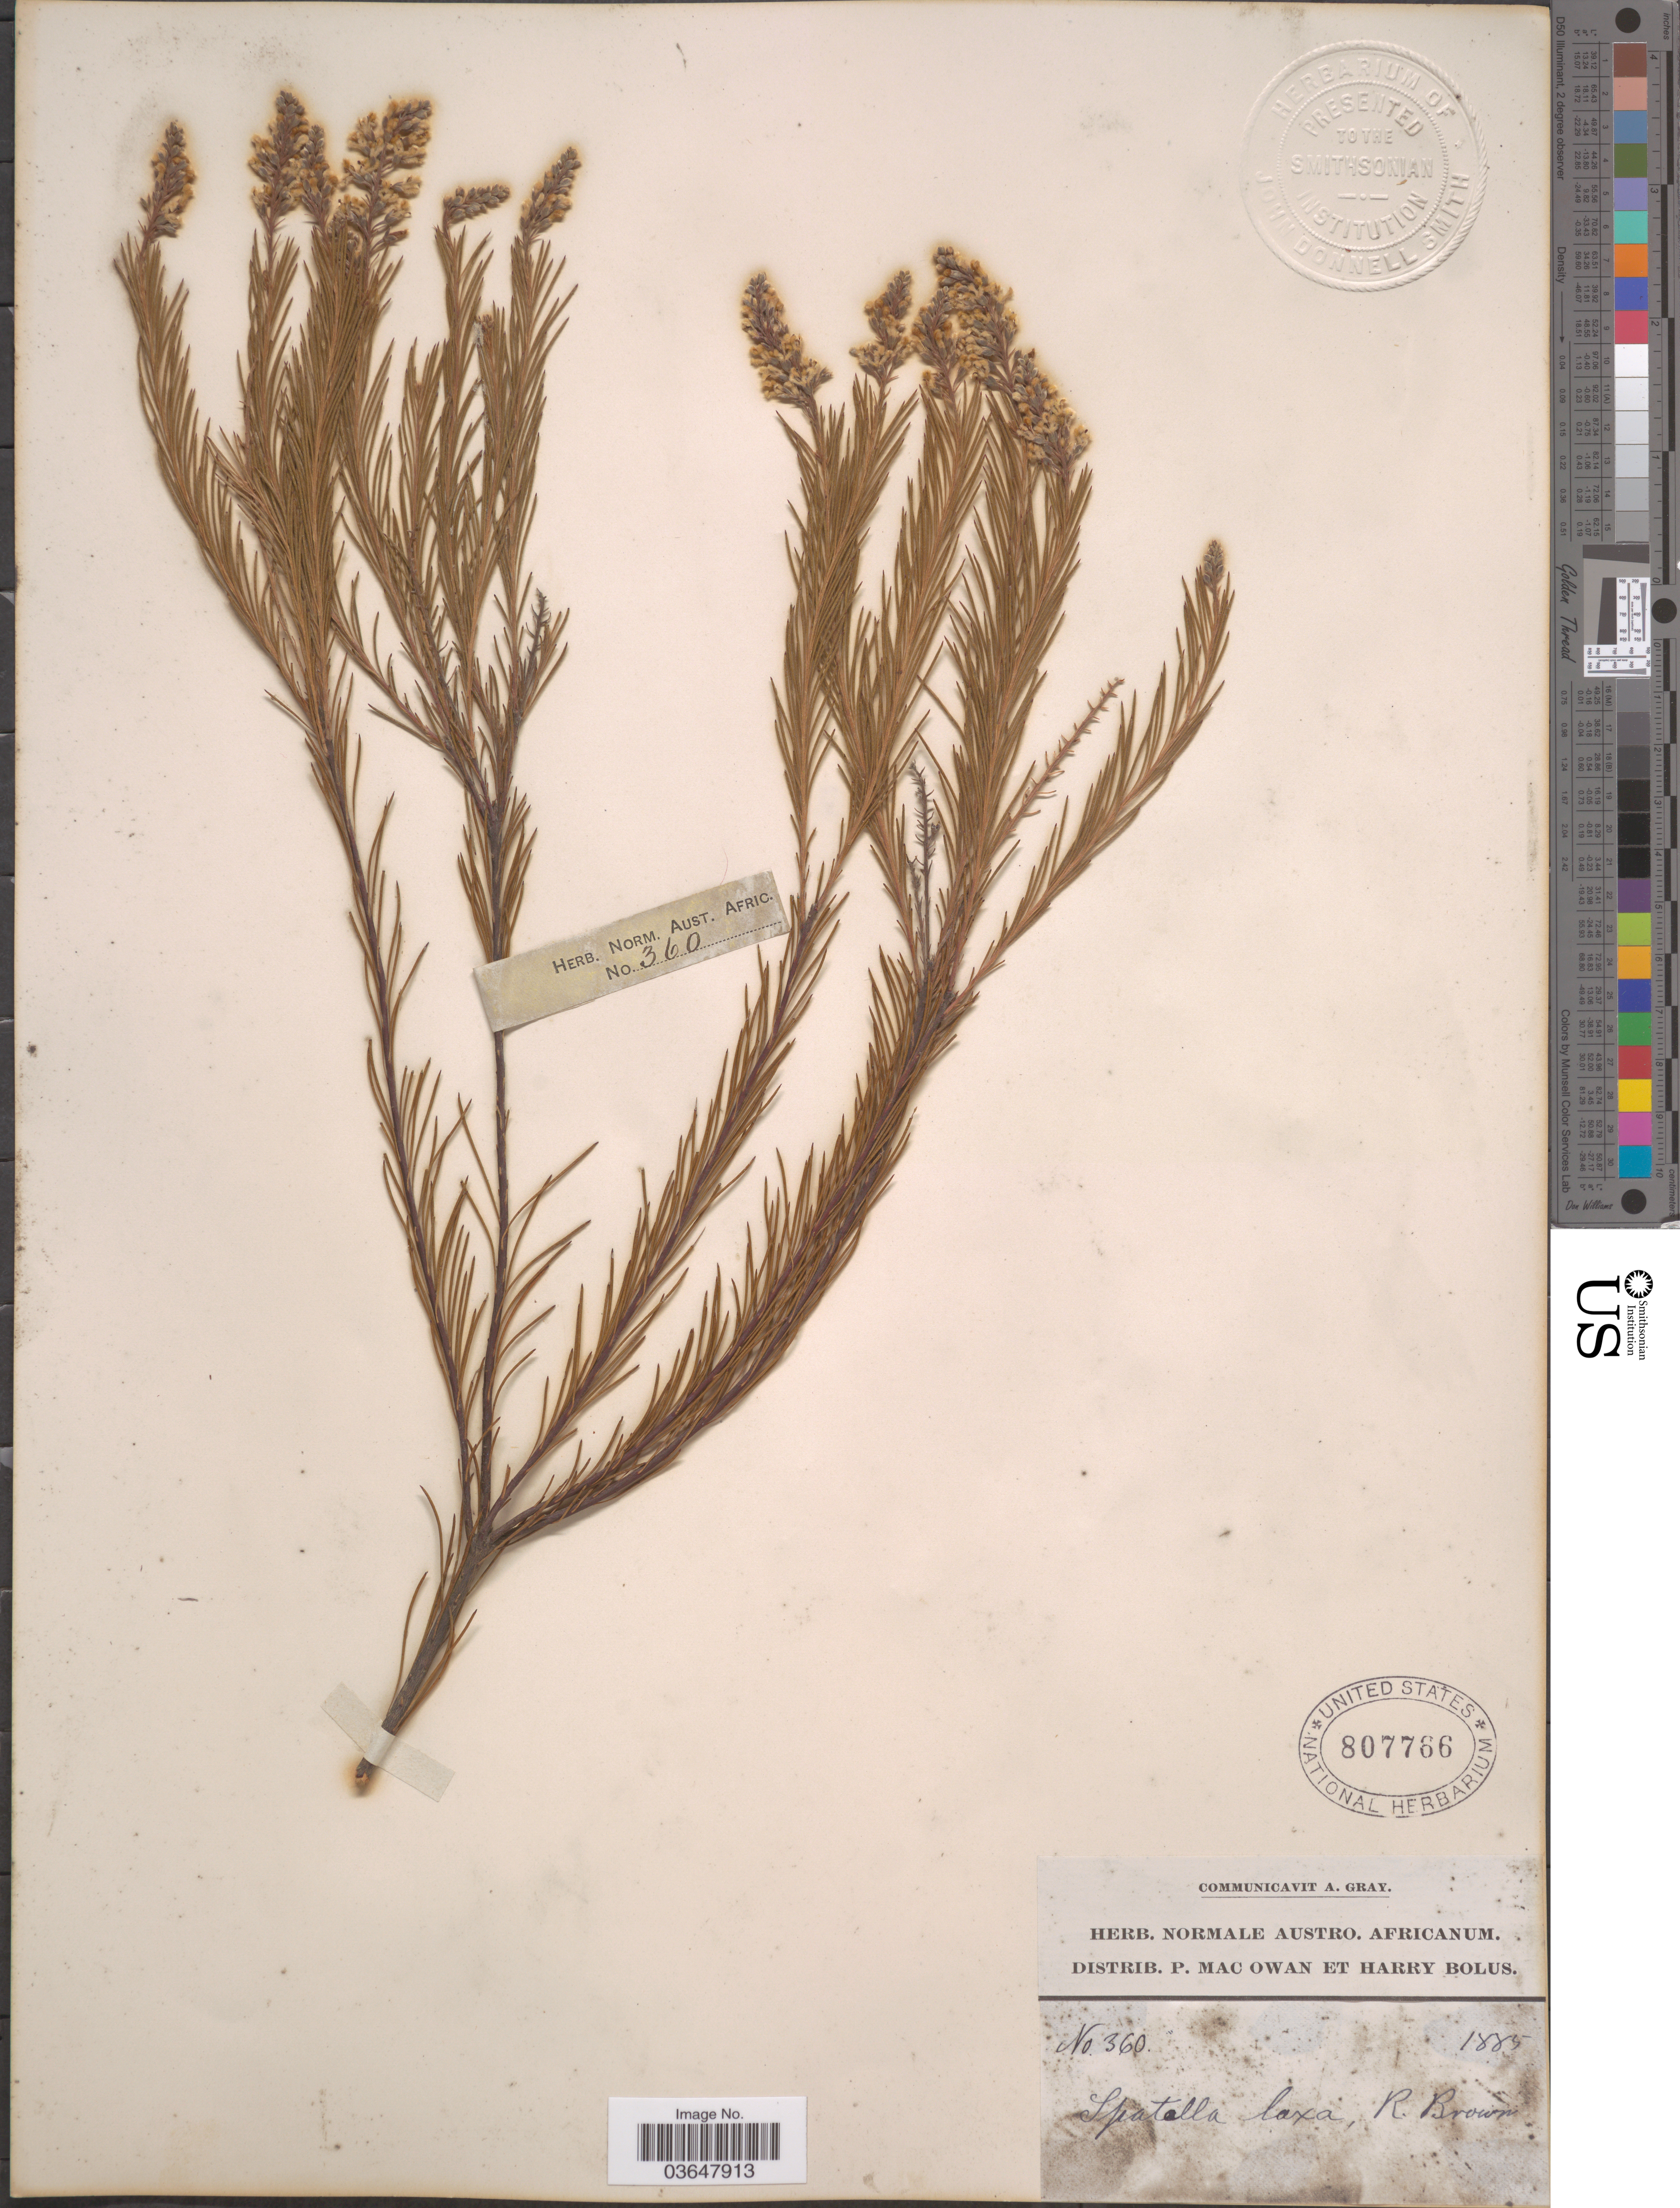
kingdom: Plantae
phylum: Tracheophyta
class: Magnoliopsida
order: Proteales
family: Proteaceae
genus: Spatalla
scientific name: Spatalla racemosa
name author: Druce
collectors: P. Owan & H. Bolus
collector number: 360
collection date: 1885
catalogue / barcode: US 807766